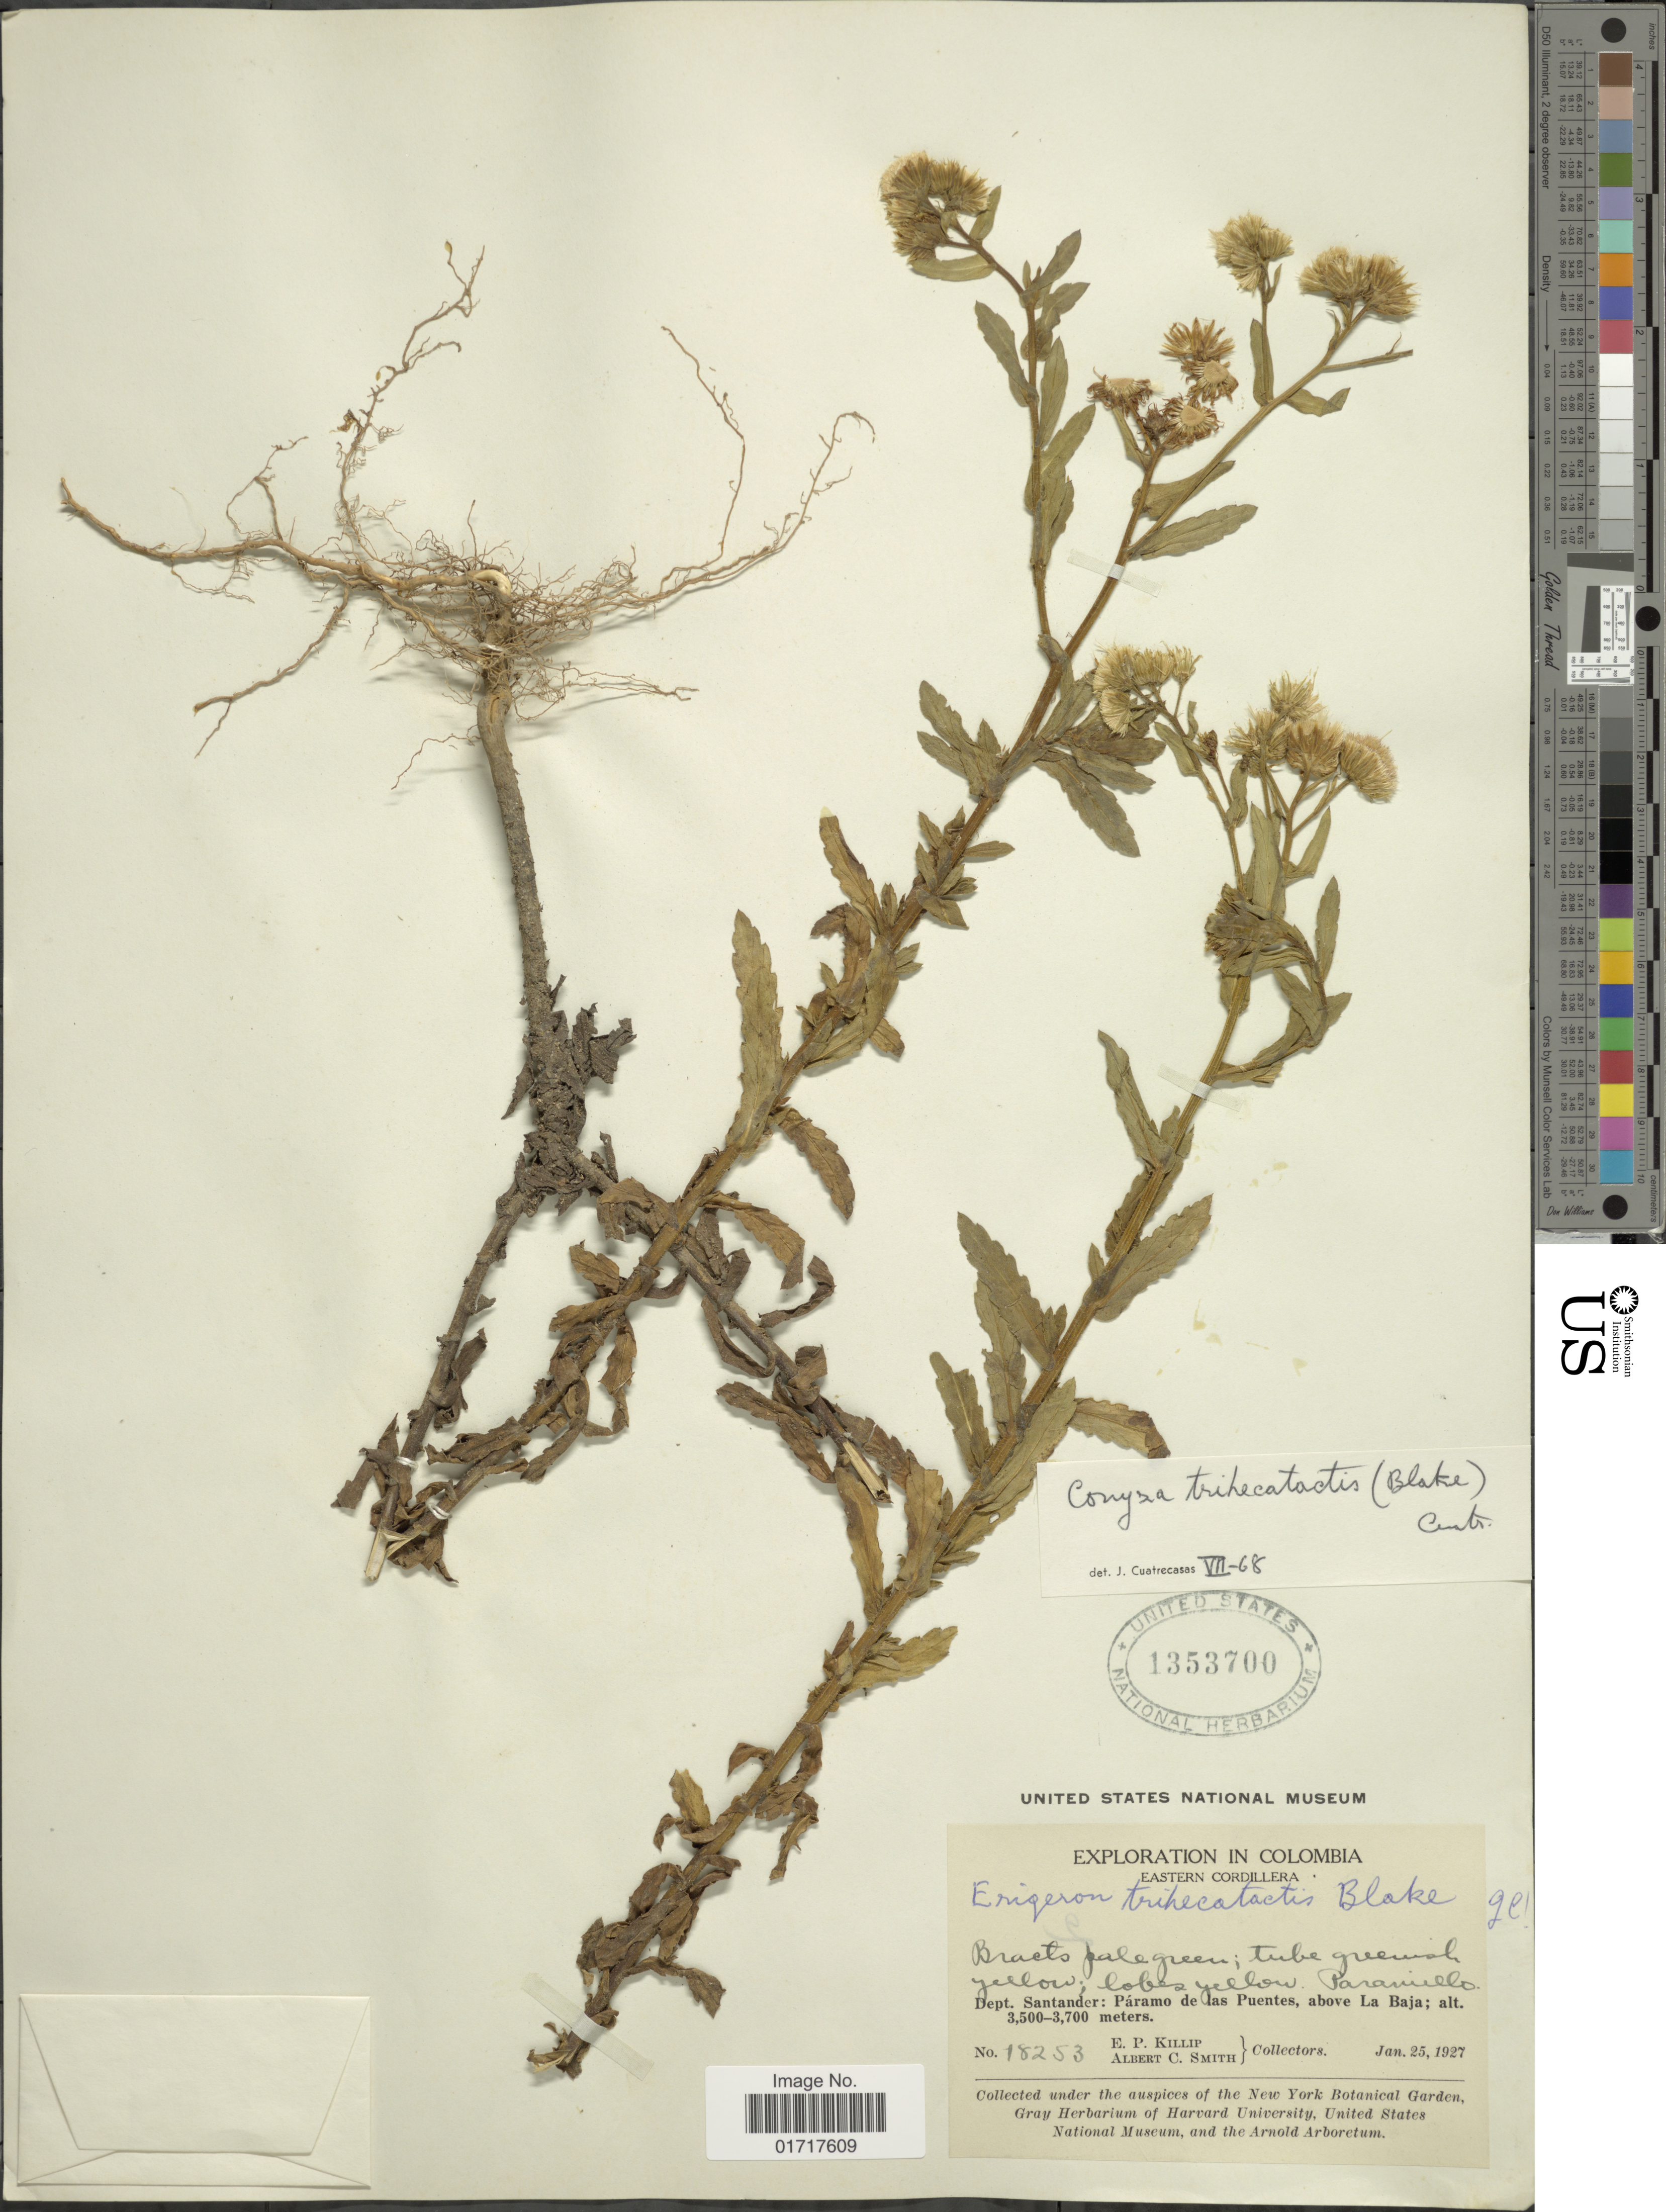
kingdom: Plantae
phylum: Tracheophyta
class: Magnoliopsida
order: Asterales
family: Asteraceae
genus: Conyza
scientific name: Conyza trihecatactis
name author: (S.F. Blake) Cuatrec.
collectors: E. P. Killip & A. C. Smith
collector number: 18253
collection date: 1927-01-25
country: Colombia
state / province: Santander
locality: Eastern Cordillera, Dept. Santander: Paramo de las Puentes, above La Baja.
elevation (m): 3500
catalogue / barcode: US 1353700